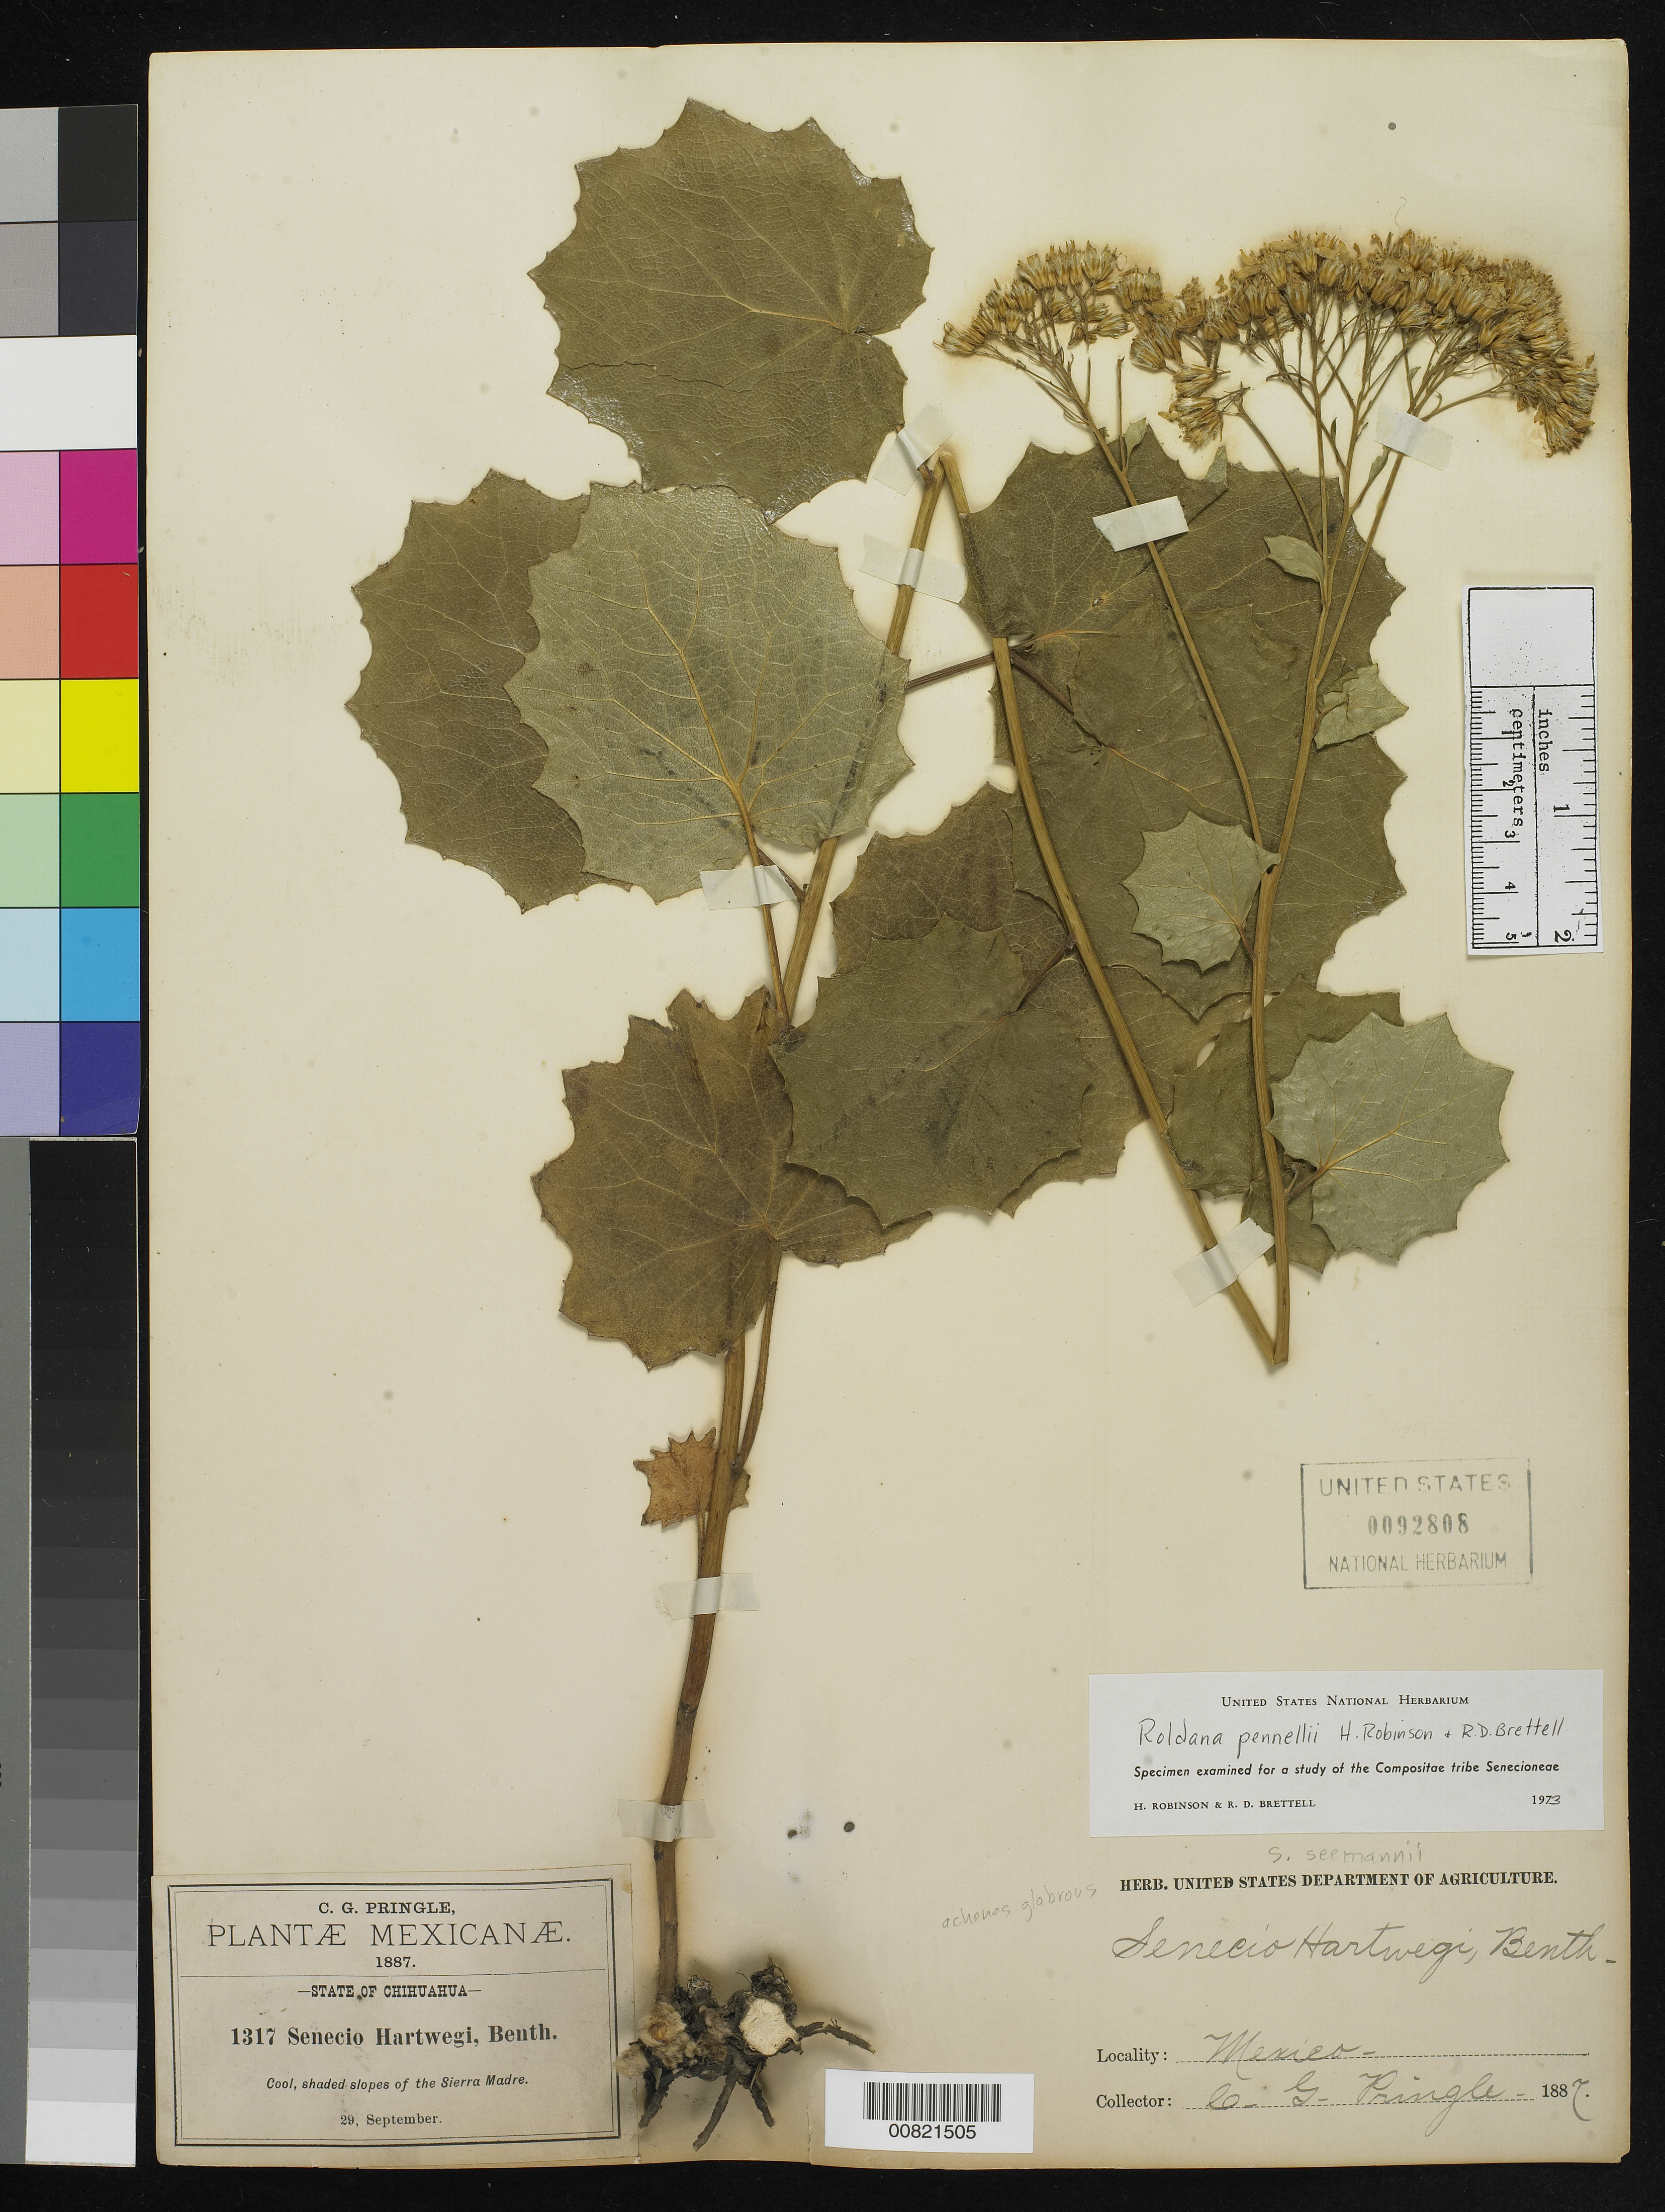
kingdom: Plantae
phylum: Tracheophyta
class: Magnoliopsida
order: Asterales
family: Asteraceae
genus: Roldana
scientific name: Roldana pennellii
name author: H. Rob. & Brettell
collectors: C. G. Pringle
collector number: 1317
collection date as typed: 29 Sep 1887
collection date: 1887-09-29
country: Mexico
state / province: Chihuahua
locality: Sierra Madre, Chihuahua.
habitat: Cool, shaded slopes.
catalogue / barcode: US 92808